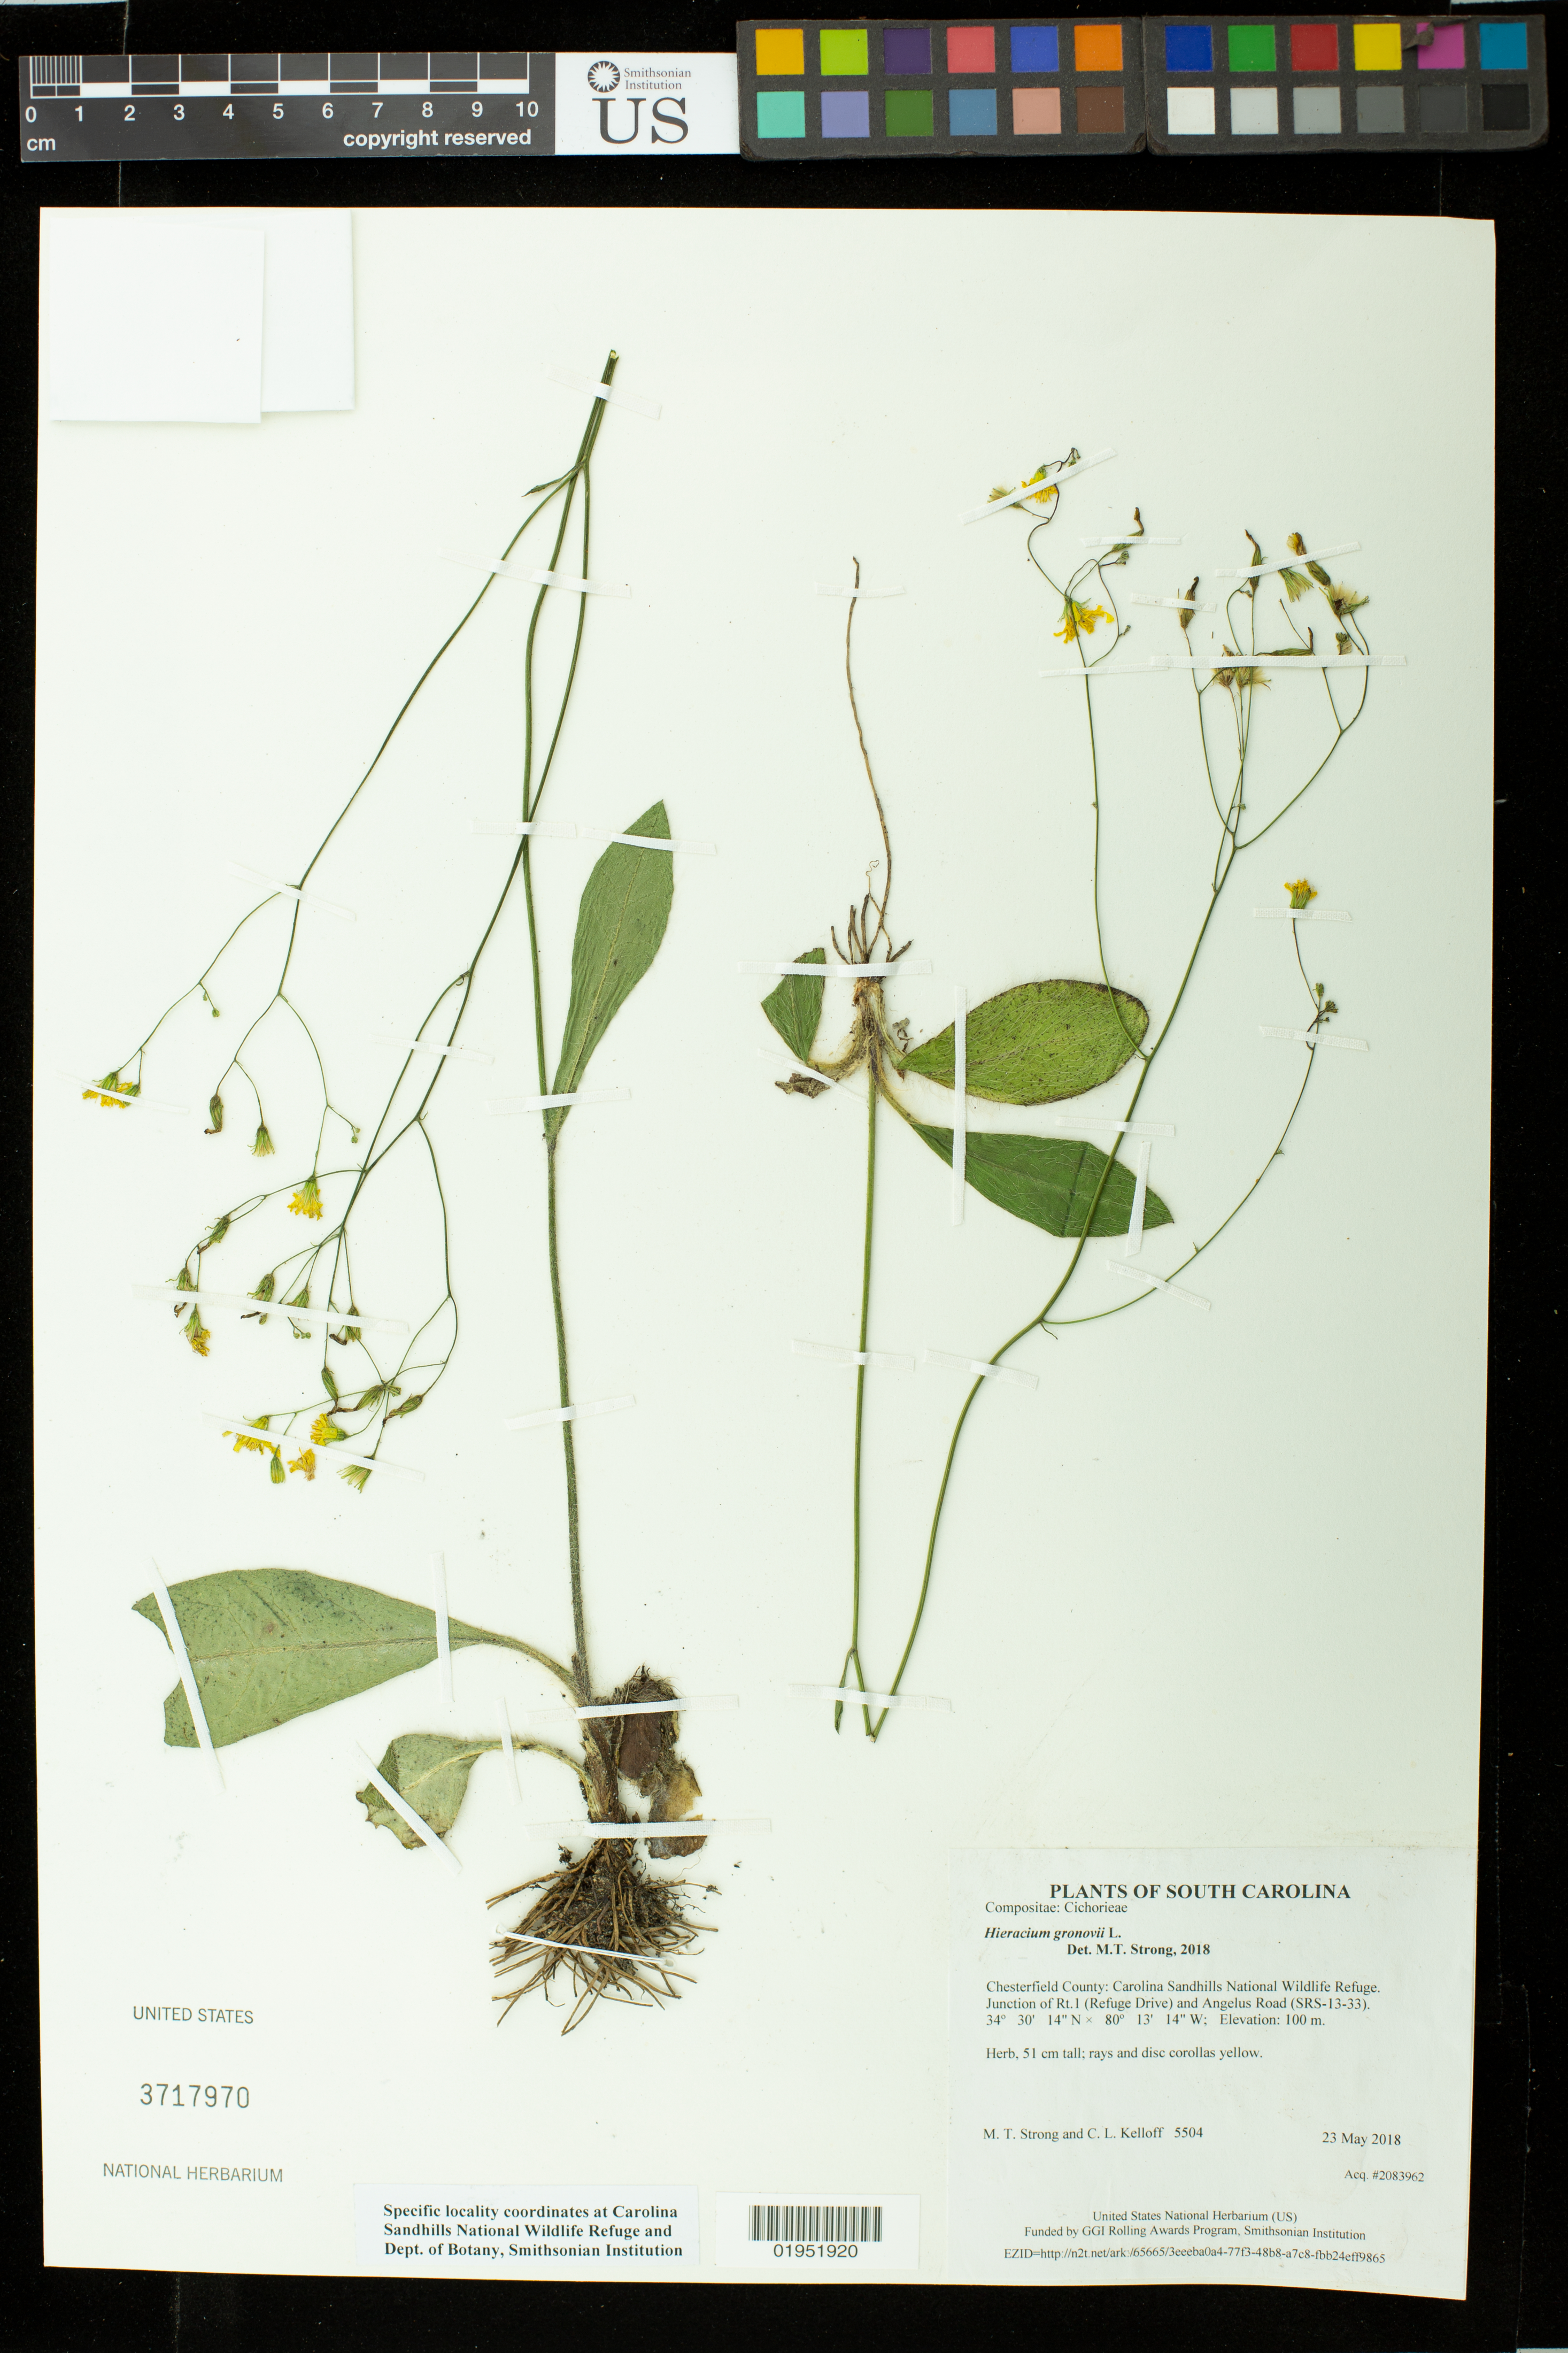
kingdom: Plantae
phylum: Tracheophyta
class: Magnoliopsida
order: Asterales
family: Asteraceae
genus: Hieracium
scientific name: Hieracium gronovii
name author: L.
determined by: Strong, Mark T., (BOT), Smithsonian Institution - National Museum of Natural History (UNITED STATES)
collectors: M. T. Strong & C. L. Kelloff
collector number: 5504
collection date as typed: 23 May 2018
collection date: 2018-05-23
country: United States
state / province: South Carolina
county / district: Chesterfield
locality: Carolina Sandhills National Wildlife Refuge. Junction of Rt.1 (Refuge Drive) and Angelus Road (SRS-13-33)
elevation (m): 100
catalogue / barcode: US 3717970